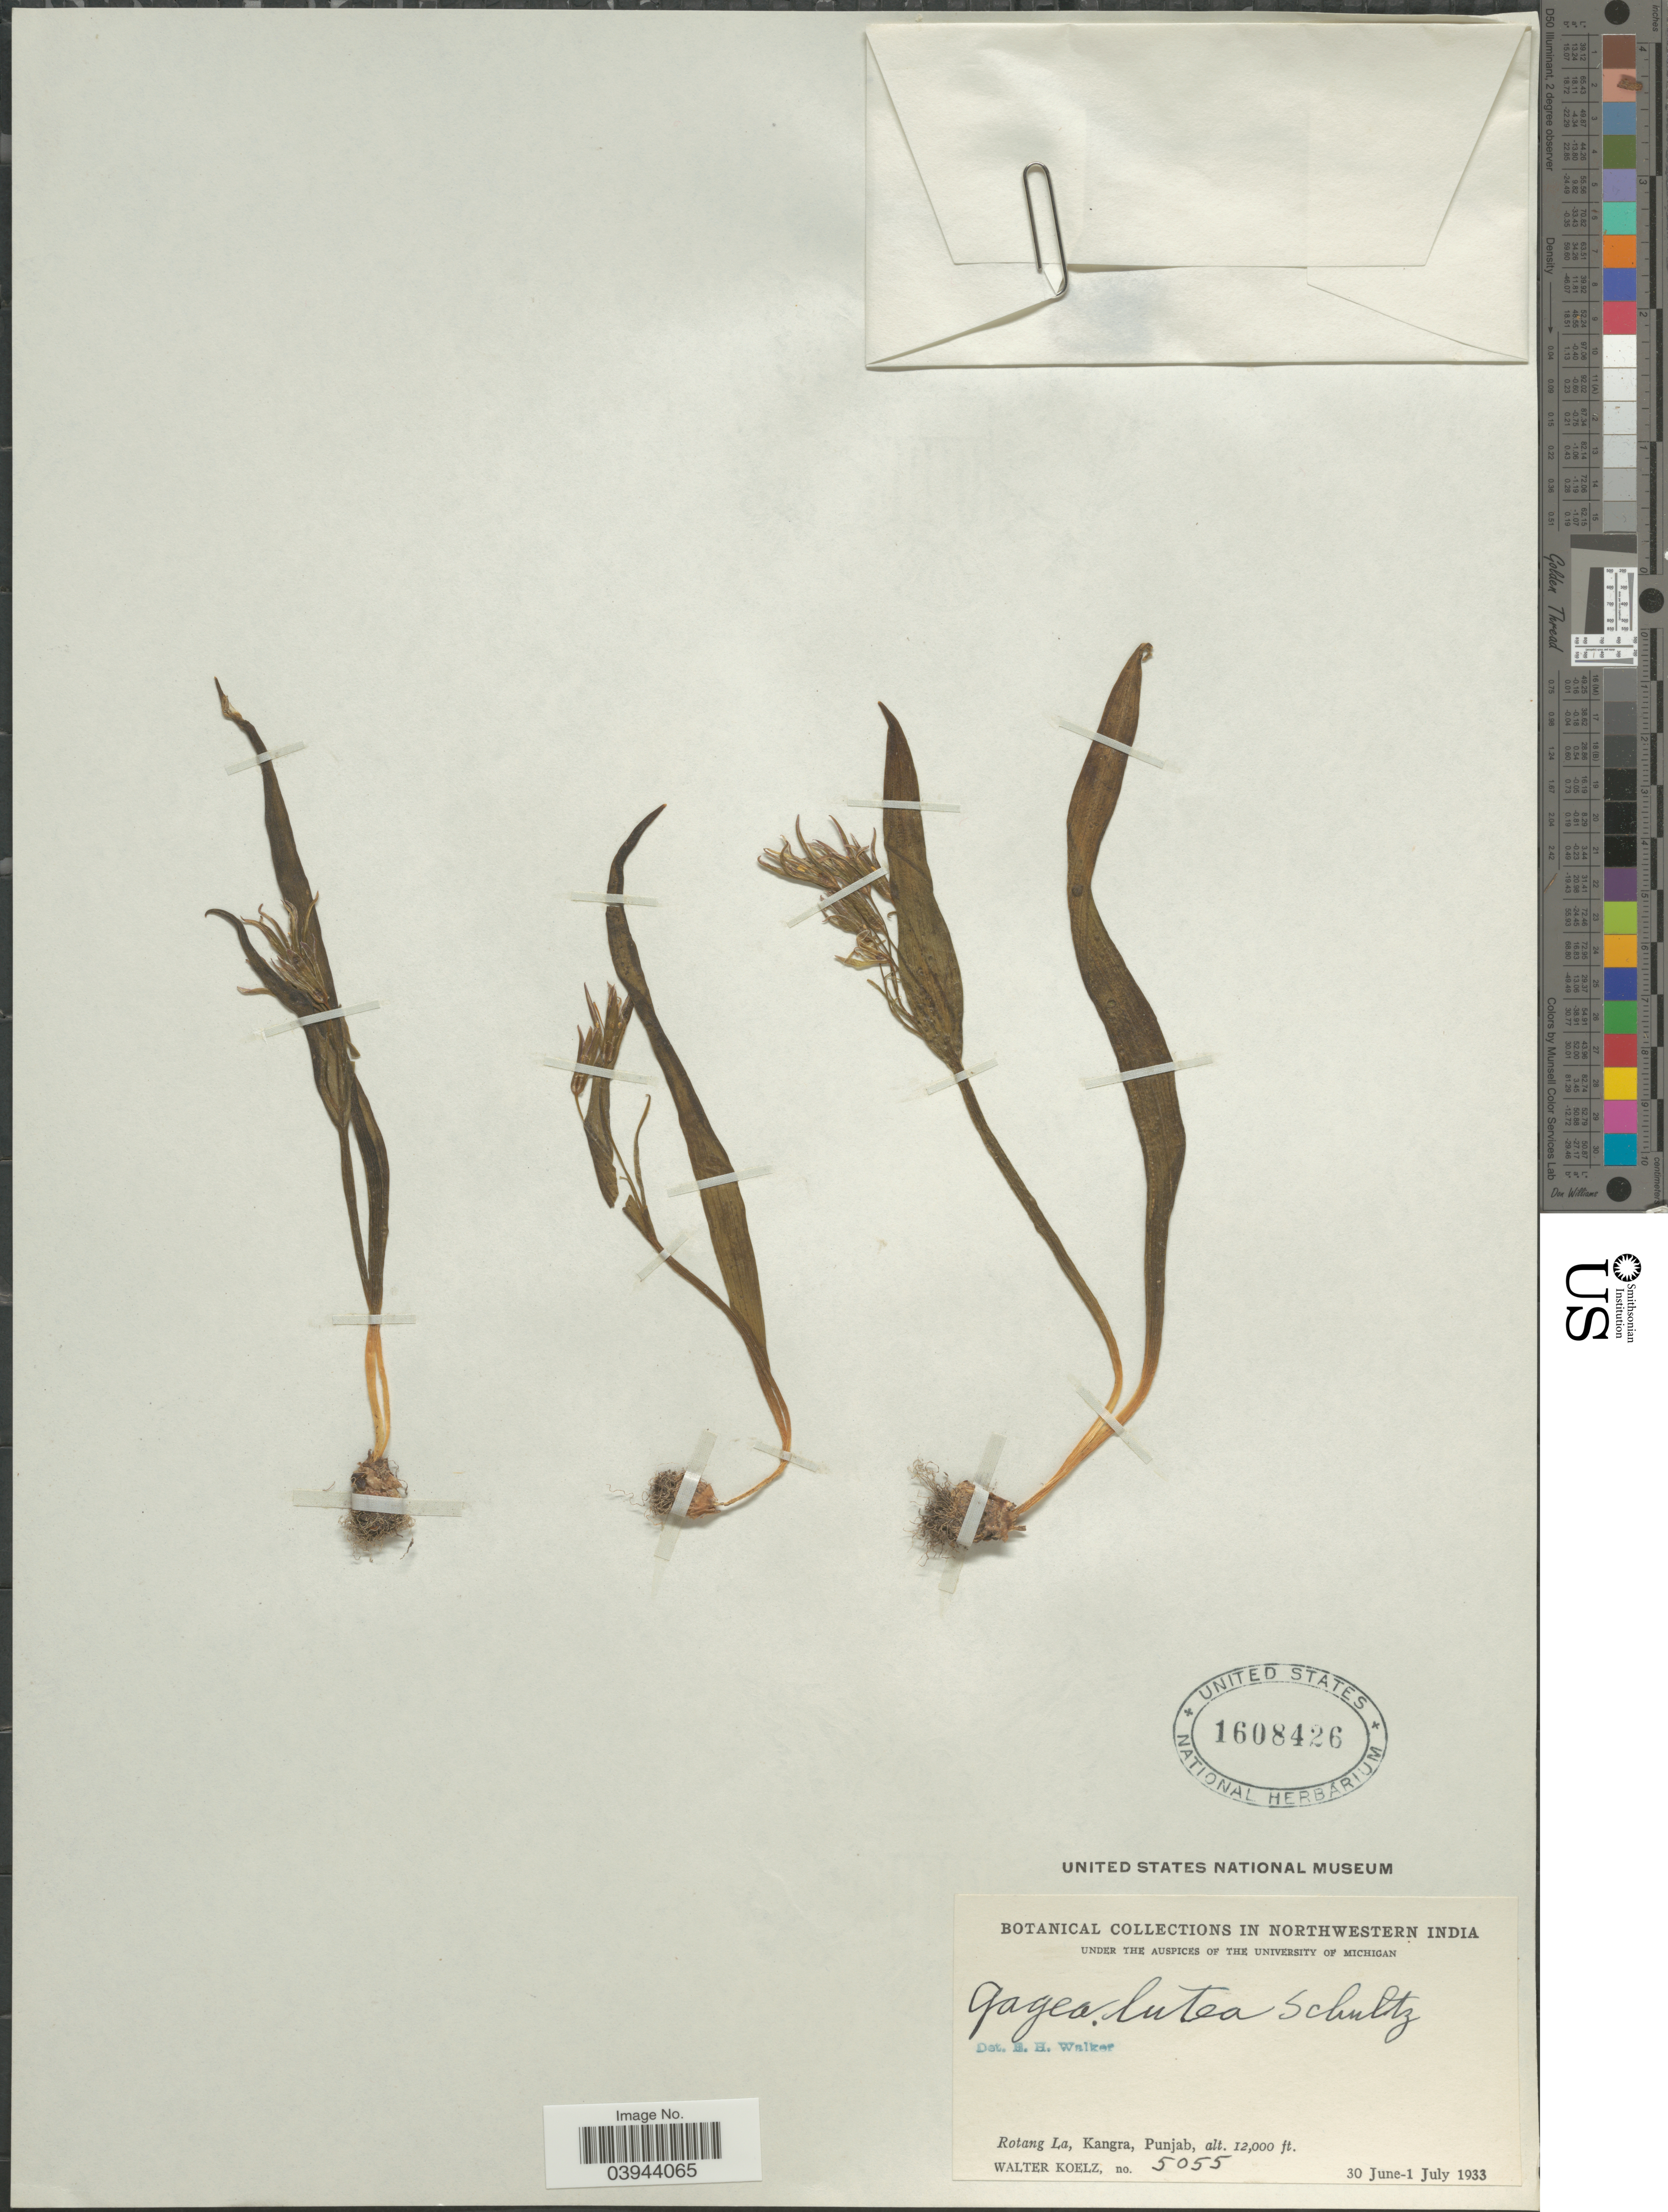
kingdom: Plantae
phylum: Tracheophyta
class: Liliopsida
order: Liliales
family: Liliaceae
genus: Gagea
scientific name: Gagea lutea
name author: (L.) Ker Gawl.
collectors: W. N. Koelz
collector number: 5055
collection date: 1933-06-30/1933-07-01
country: India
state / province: Punjab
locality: Northwestern India. Rotang La, Kangra.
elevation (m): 3658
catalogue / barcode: US 1608426